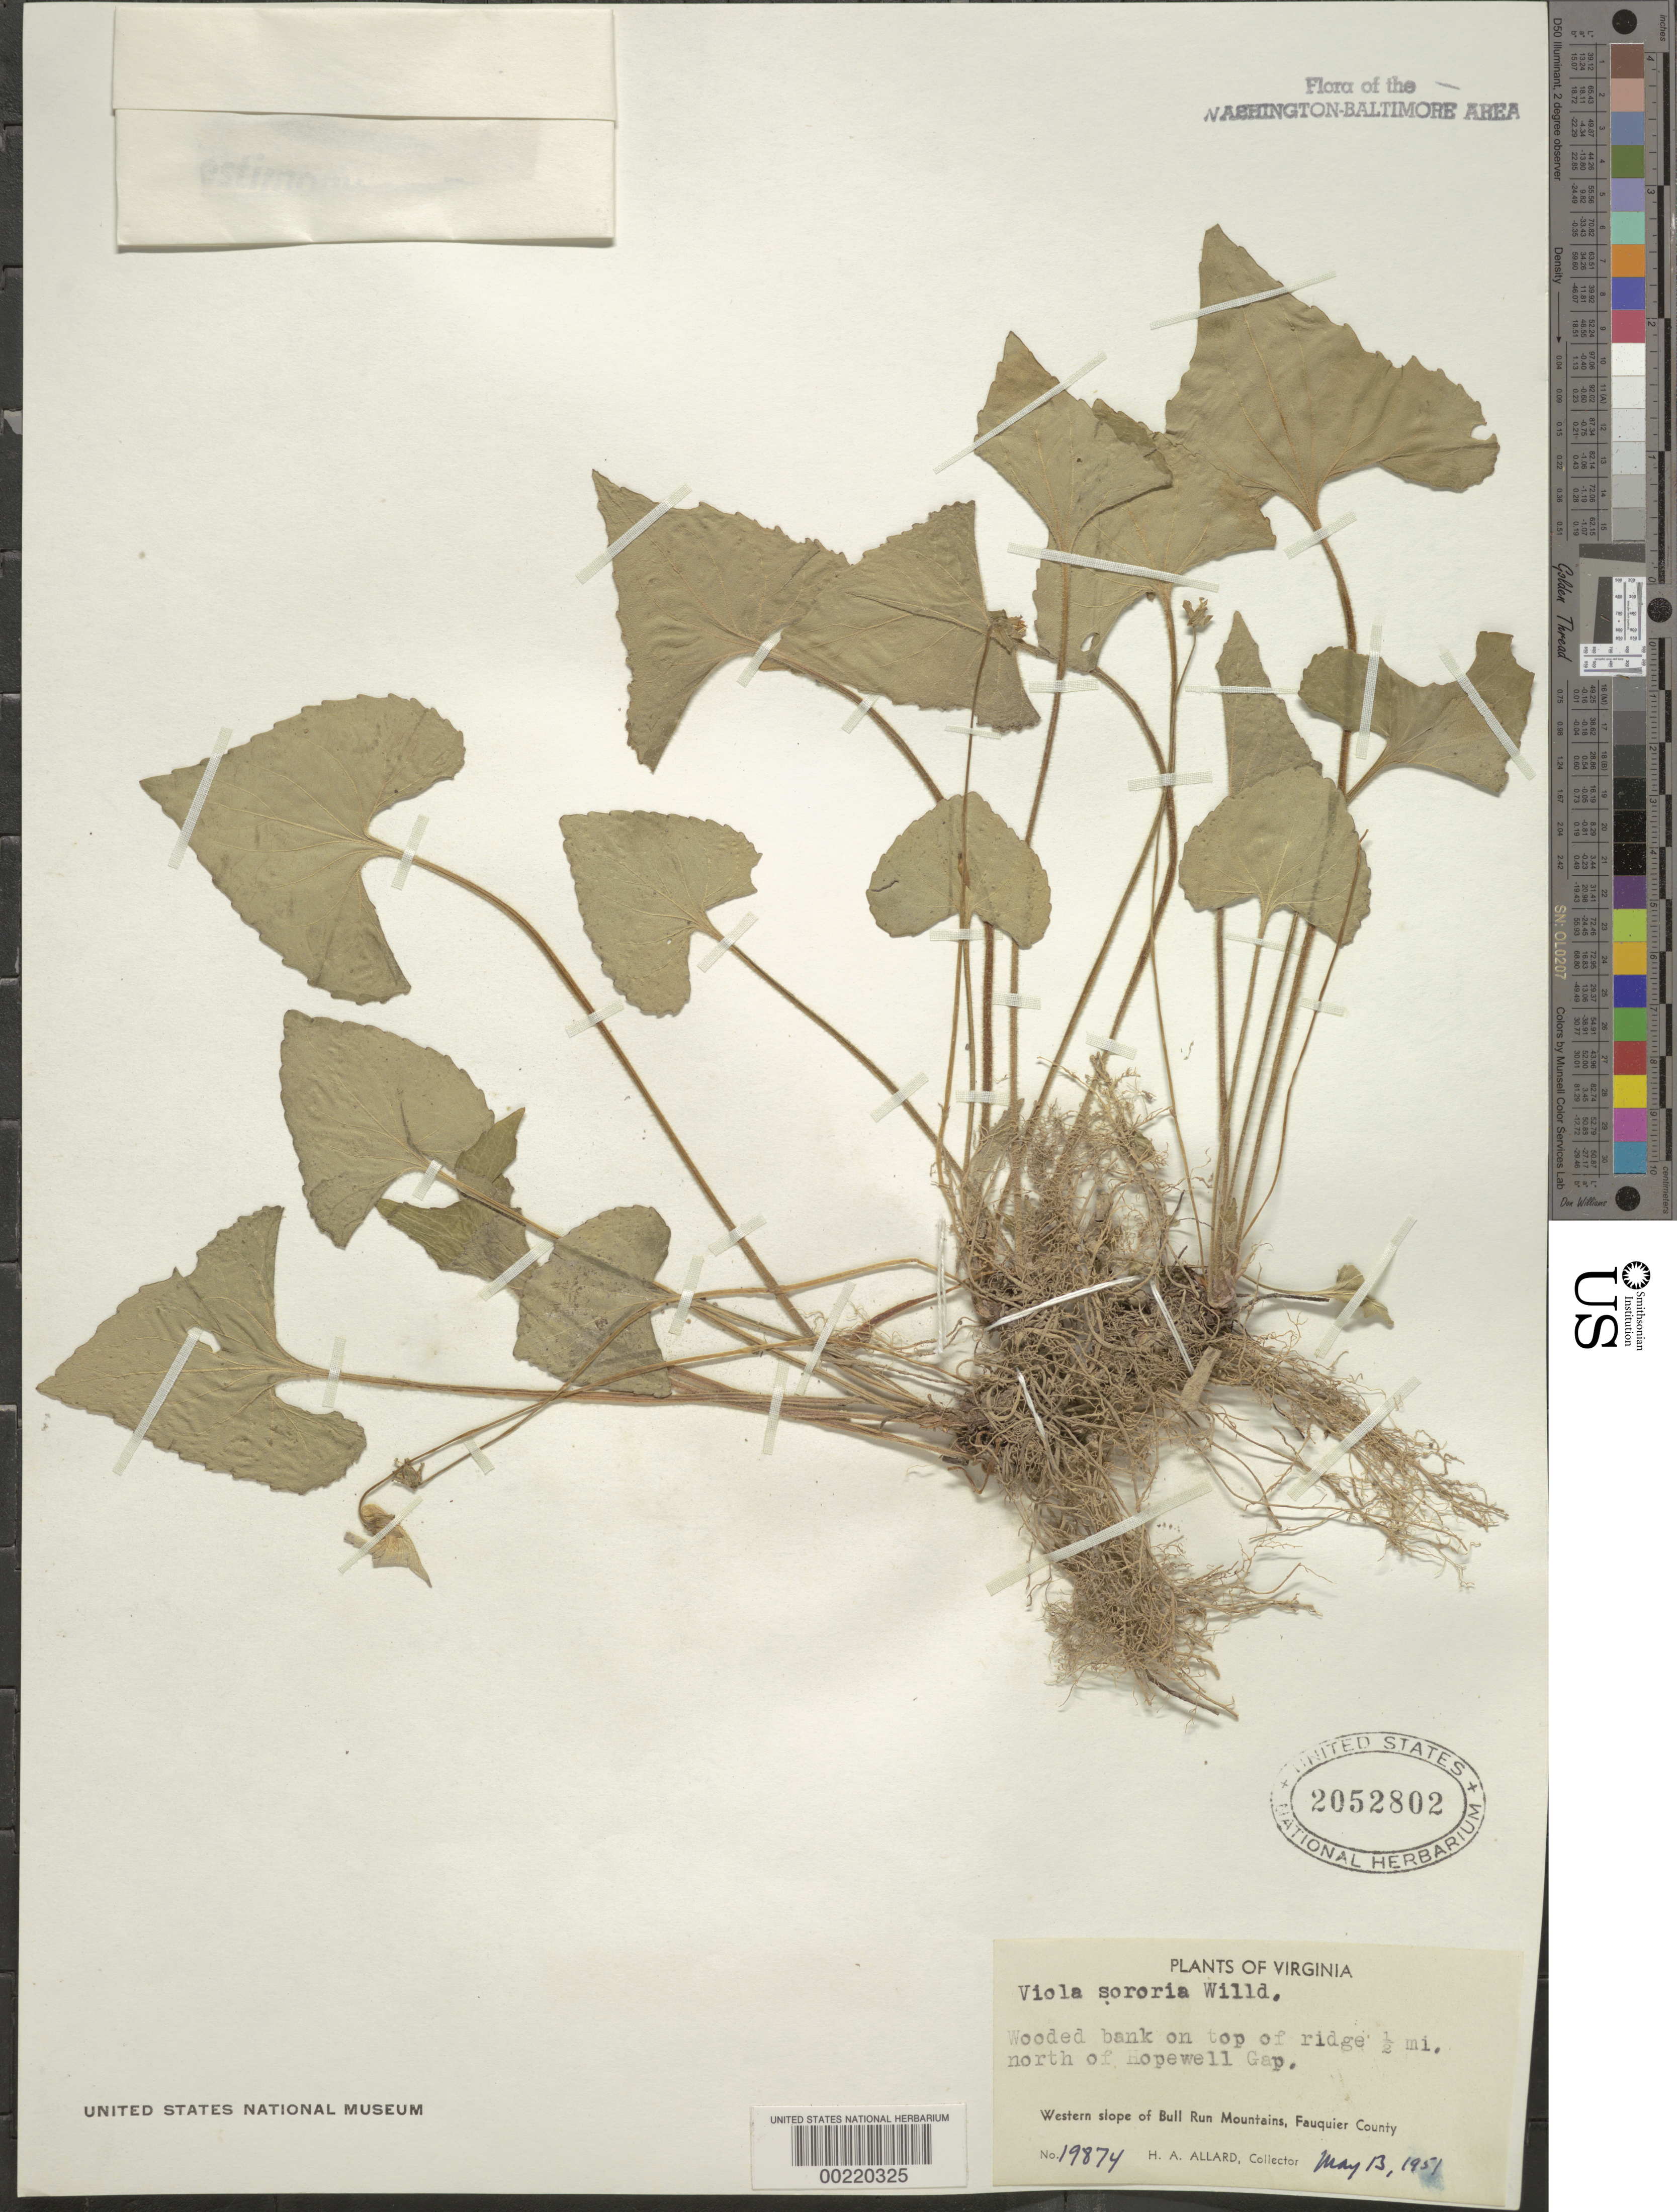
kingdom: Plantae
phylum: Tracheophyta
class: Magnoliopsida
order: Malpighiales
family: Violaceae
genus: Viola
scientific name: Viola sororia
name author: Willd.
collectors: H. A. Allard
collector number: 19874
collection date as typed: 13 May 1951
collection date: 1951-05-13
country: United States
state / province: Virginia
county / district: Fauquier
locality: North of Hopewell Gap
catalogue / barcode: US 2052802